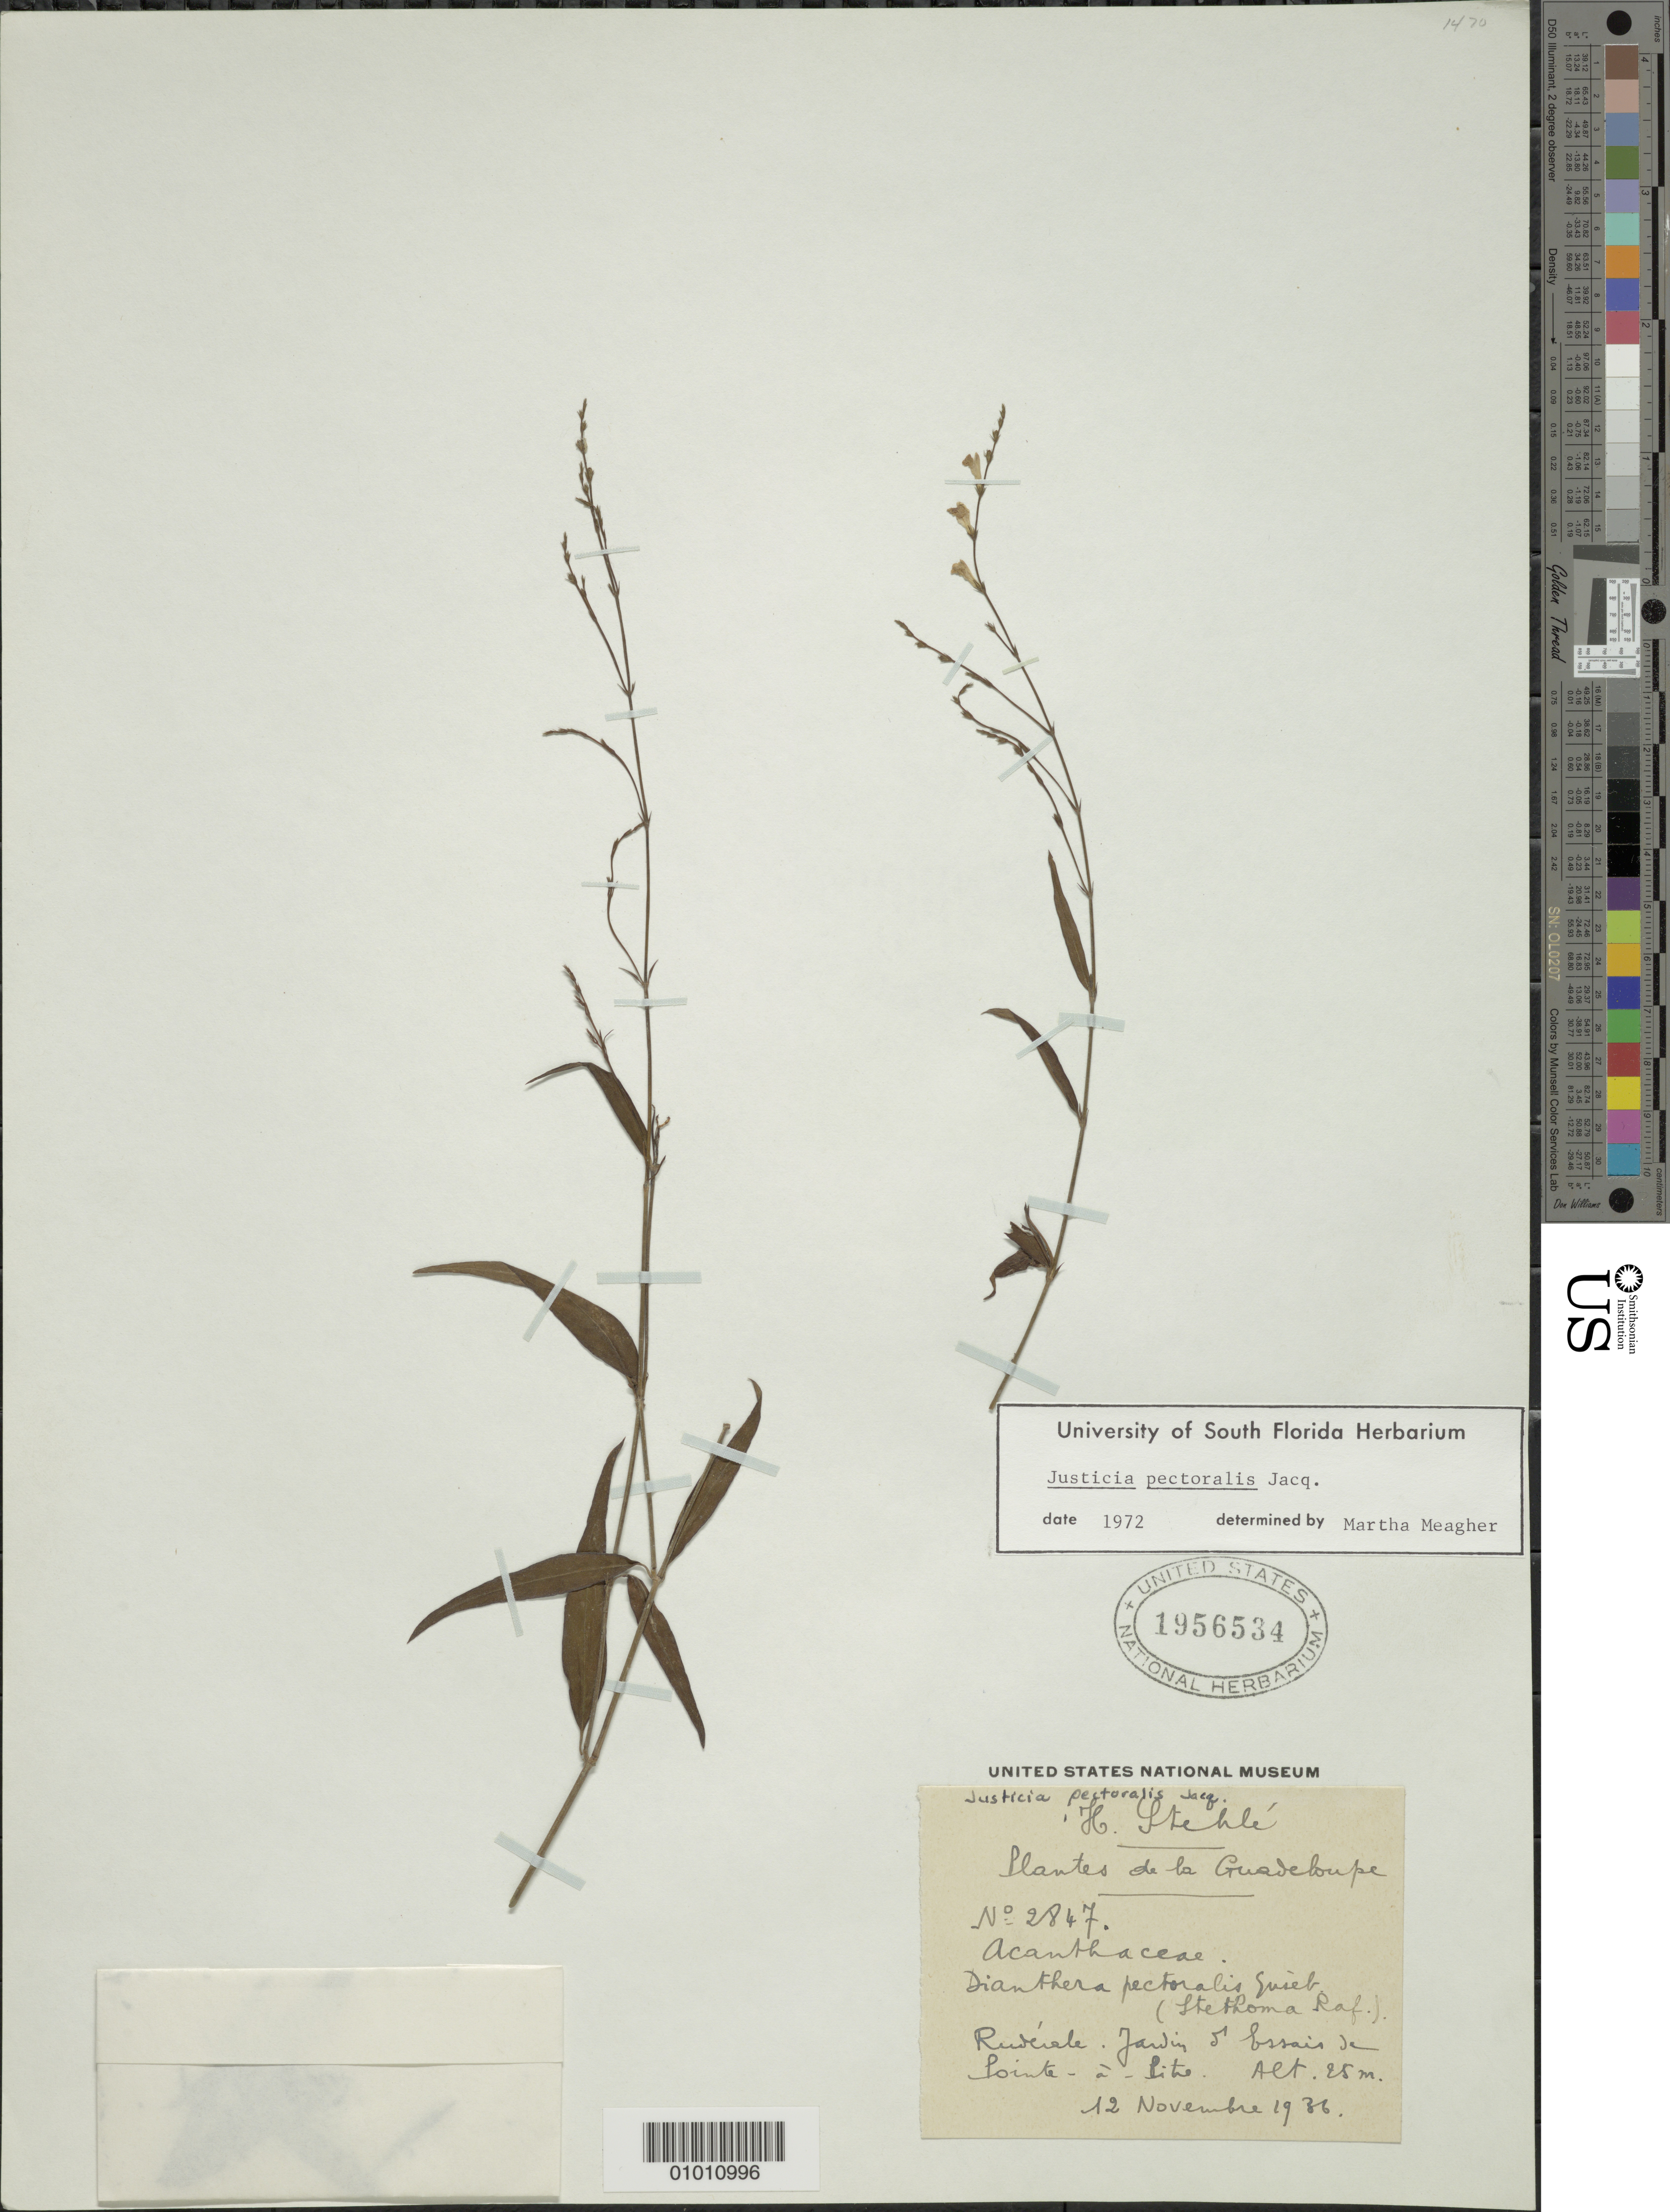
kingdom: Plantae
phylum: Tracheophyta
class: Magnoliopsida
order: Lamiales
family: Acanthaceae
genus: Justicia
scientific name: Justicia pectoralis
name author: Jacq.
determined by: Meagher, M.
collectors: H. Stehlé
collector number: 2847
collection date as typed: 12 Nov 1936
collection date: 1936-11-12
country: Guadeloupe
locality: Jardin d'Essais de Pointe à Pitre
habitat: Rudérale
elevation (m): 25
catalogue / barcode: US 1956534